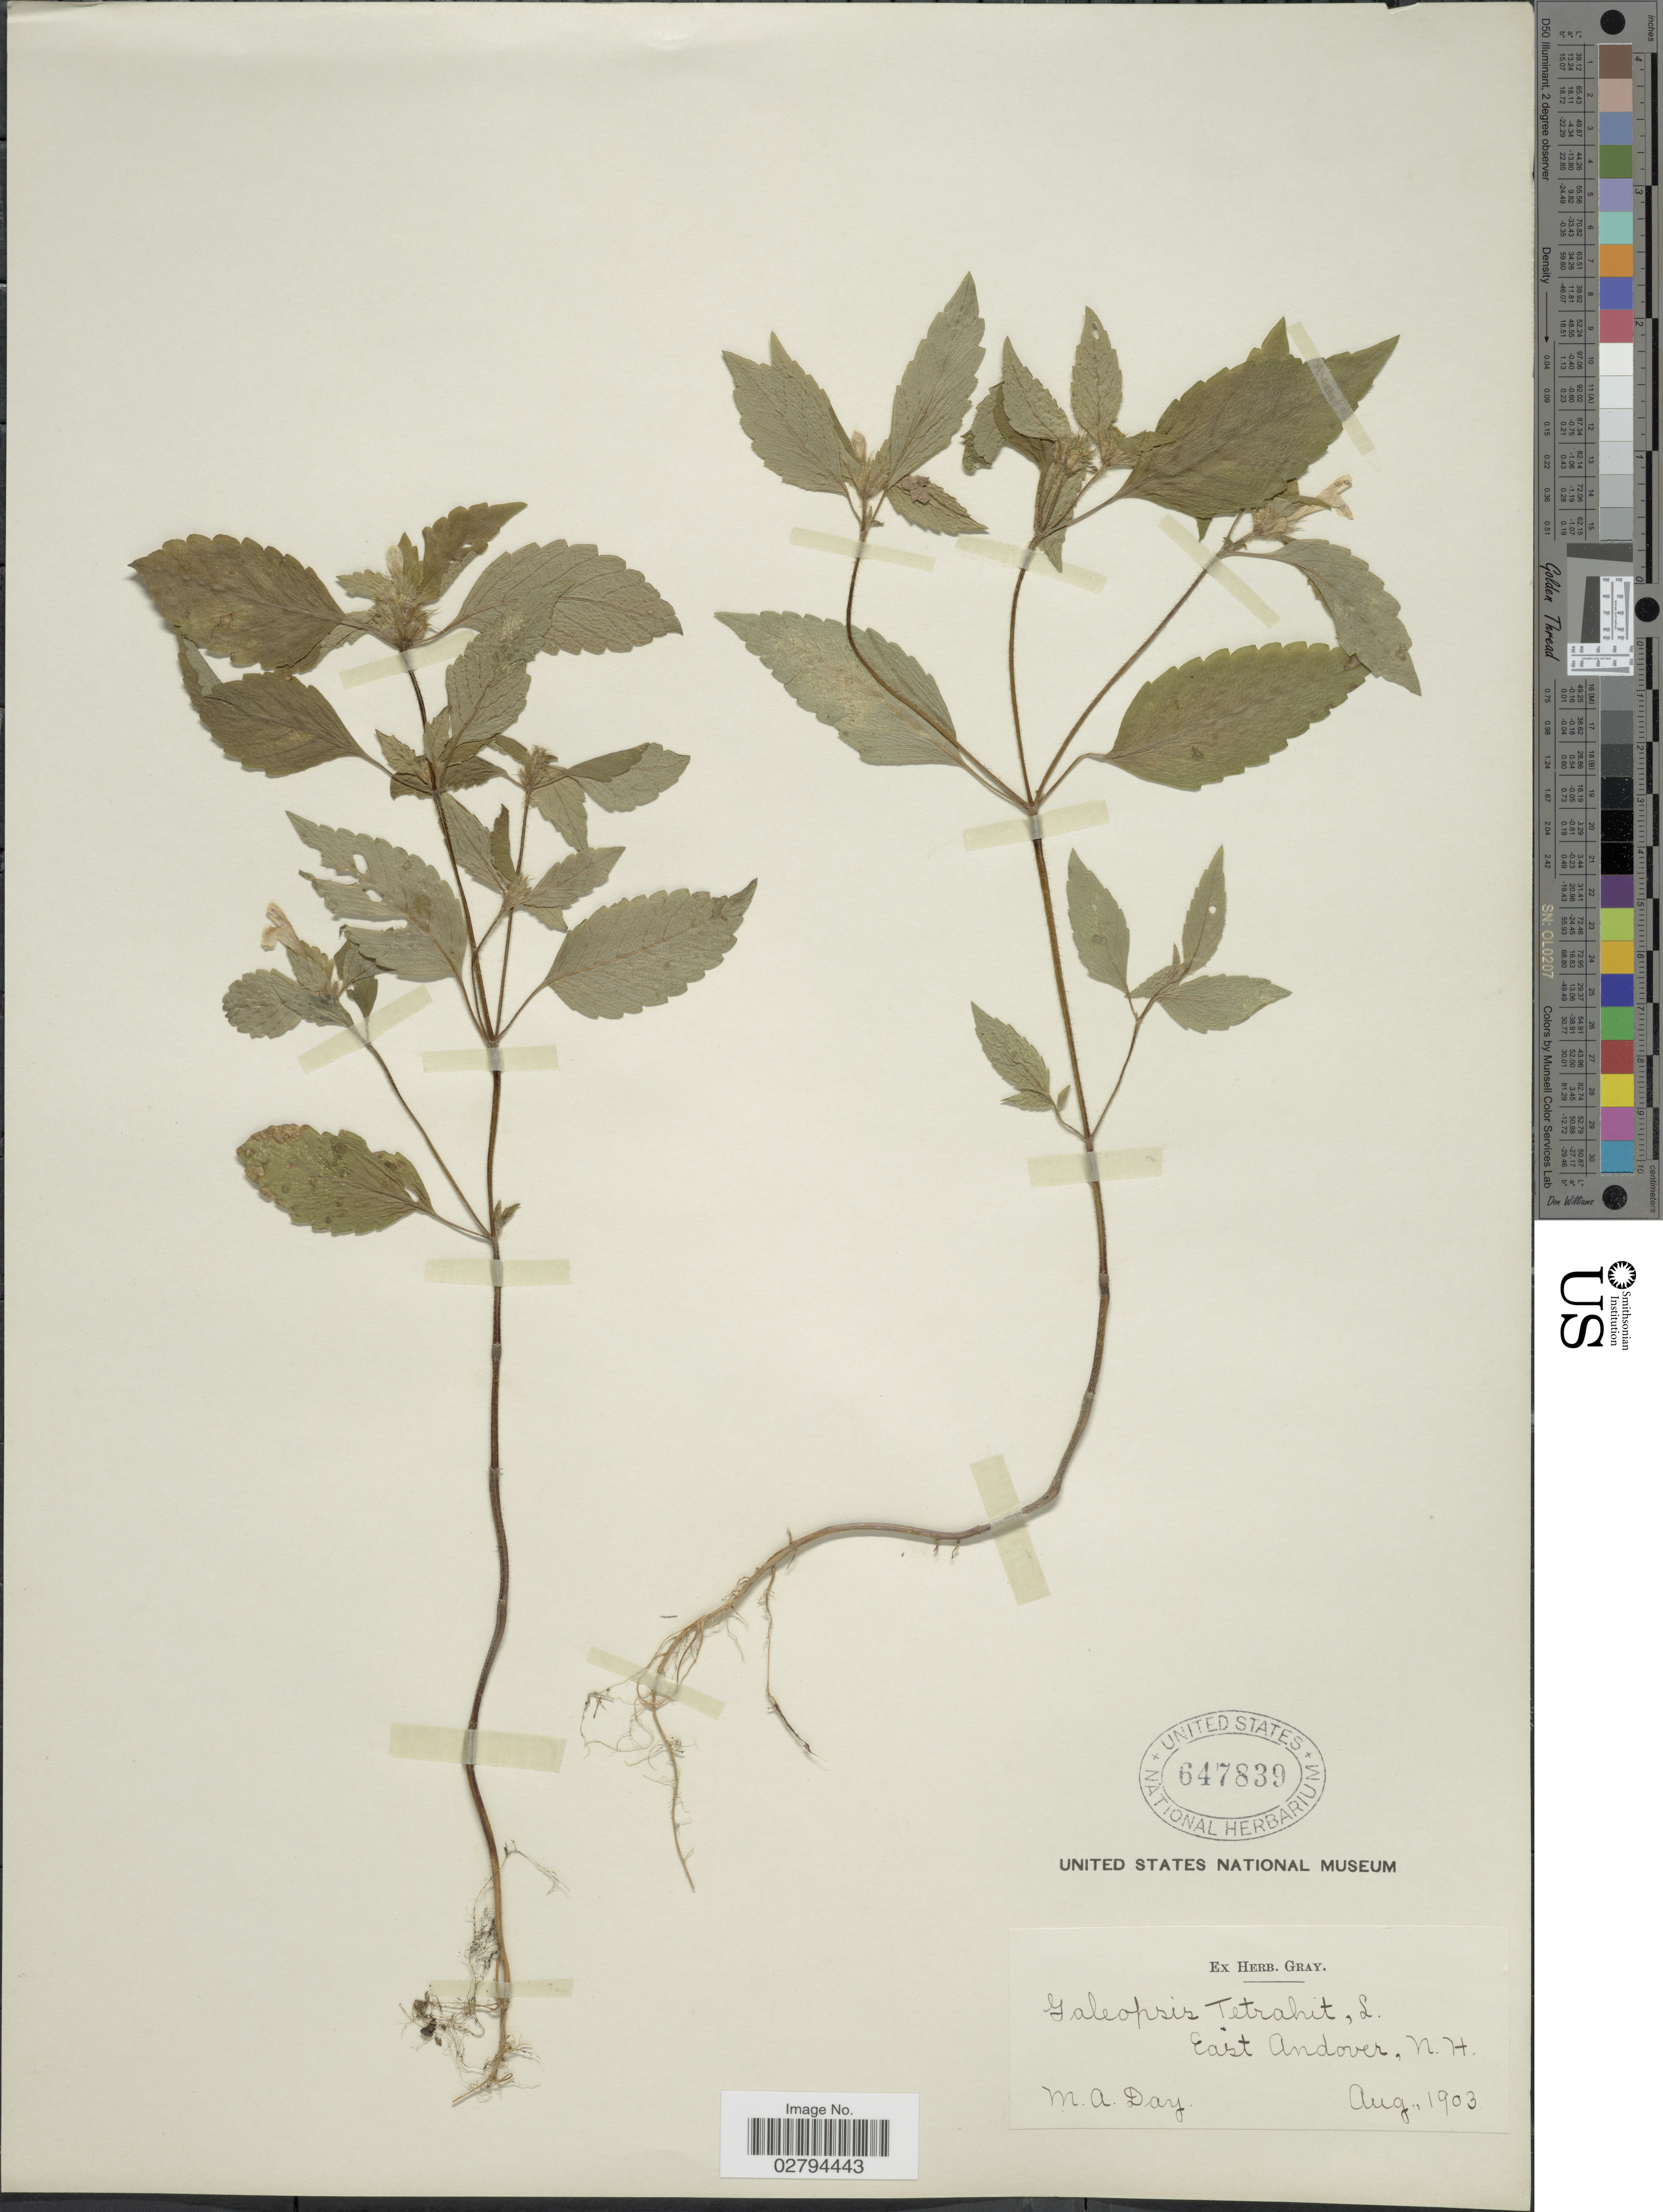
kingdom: Plantae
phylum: Tracheophyta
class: Magnoliopsida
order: Lamiales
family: Lamiaceae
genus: Galeopsis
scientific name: Galeopsis tetrahit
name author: L.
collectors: M. Day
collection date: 1903-08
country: United States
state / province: New Hampshire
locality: East Andover.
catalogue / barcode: US 647839